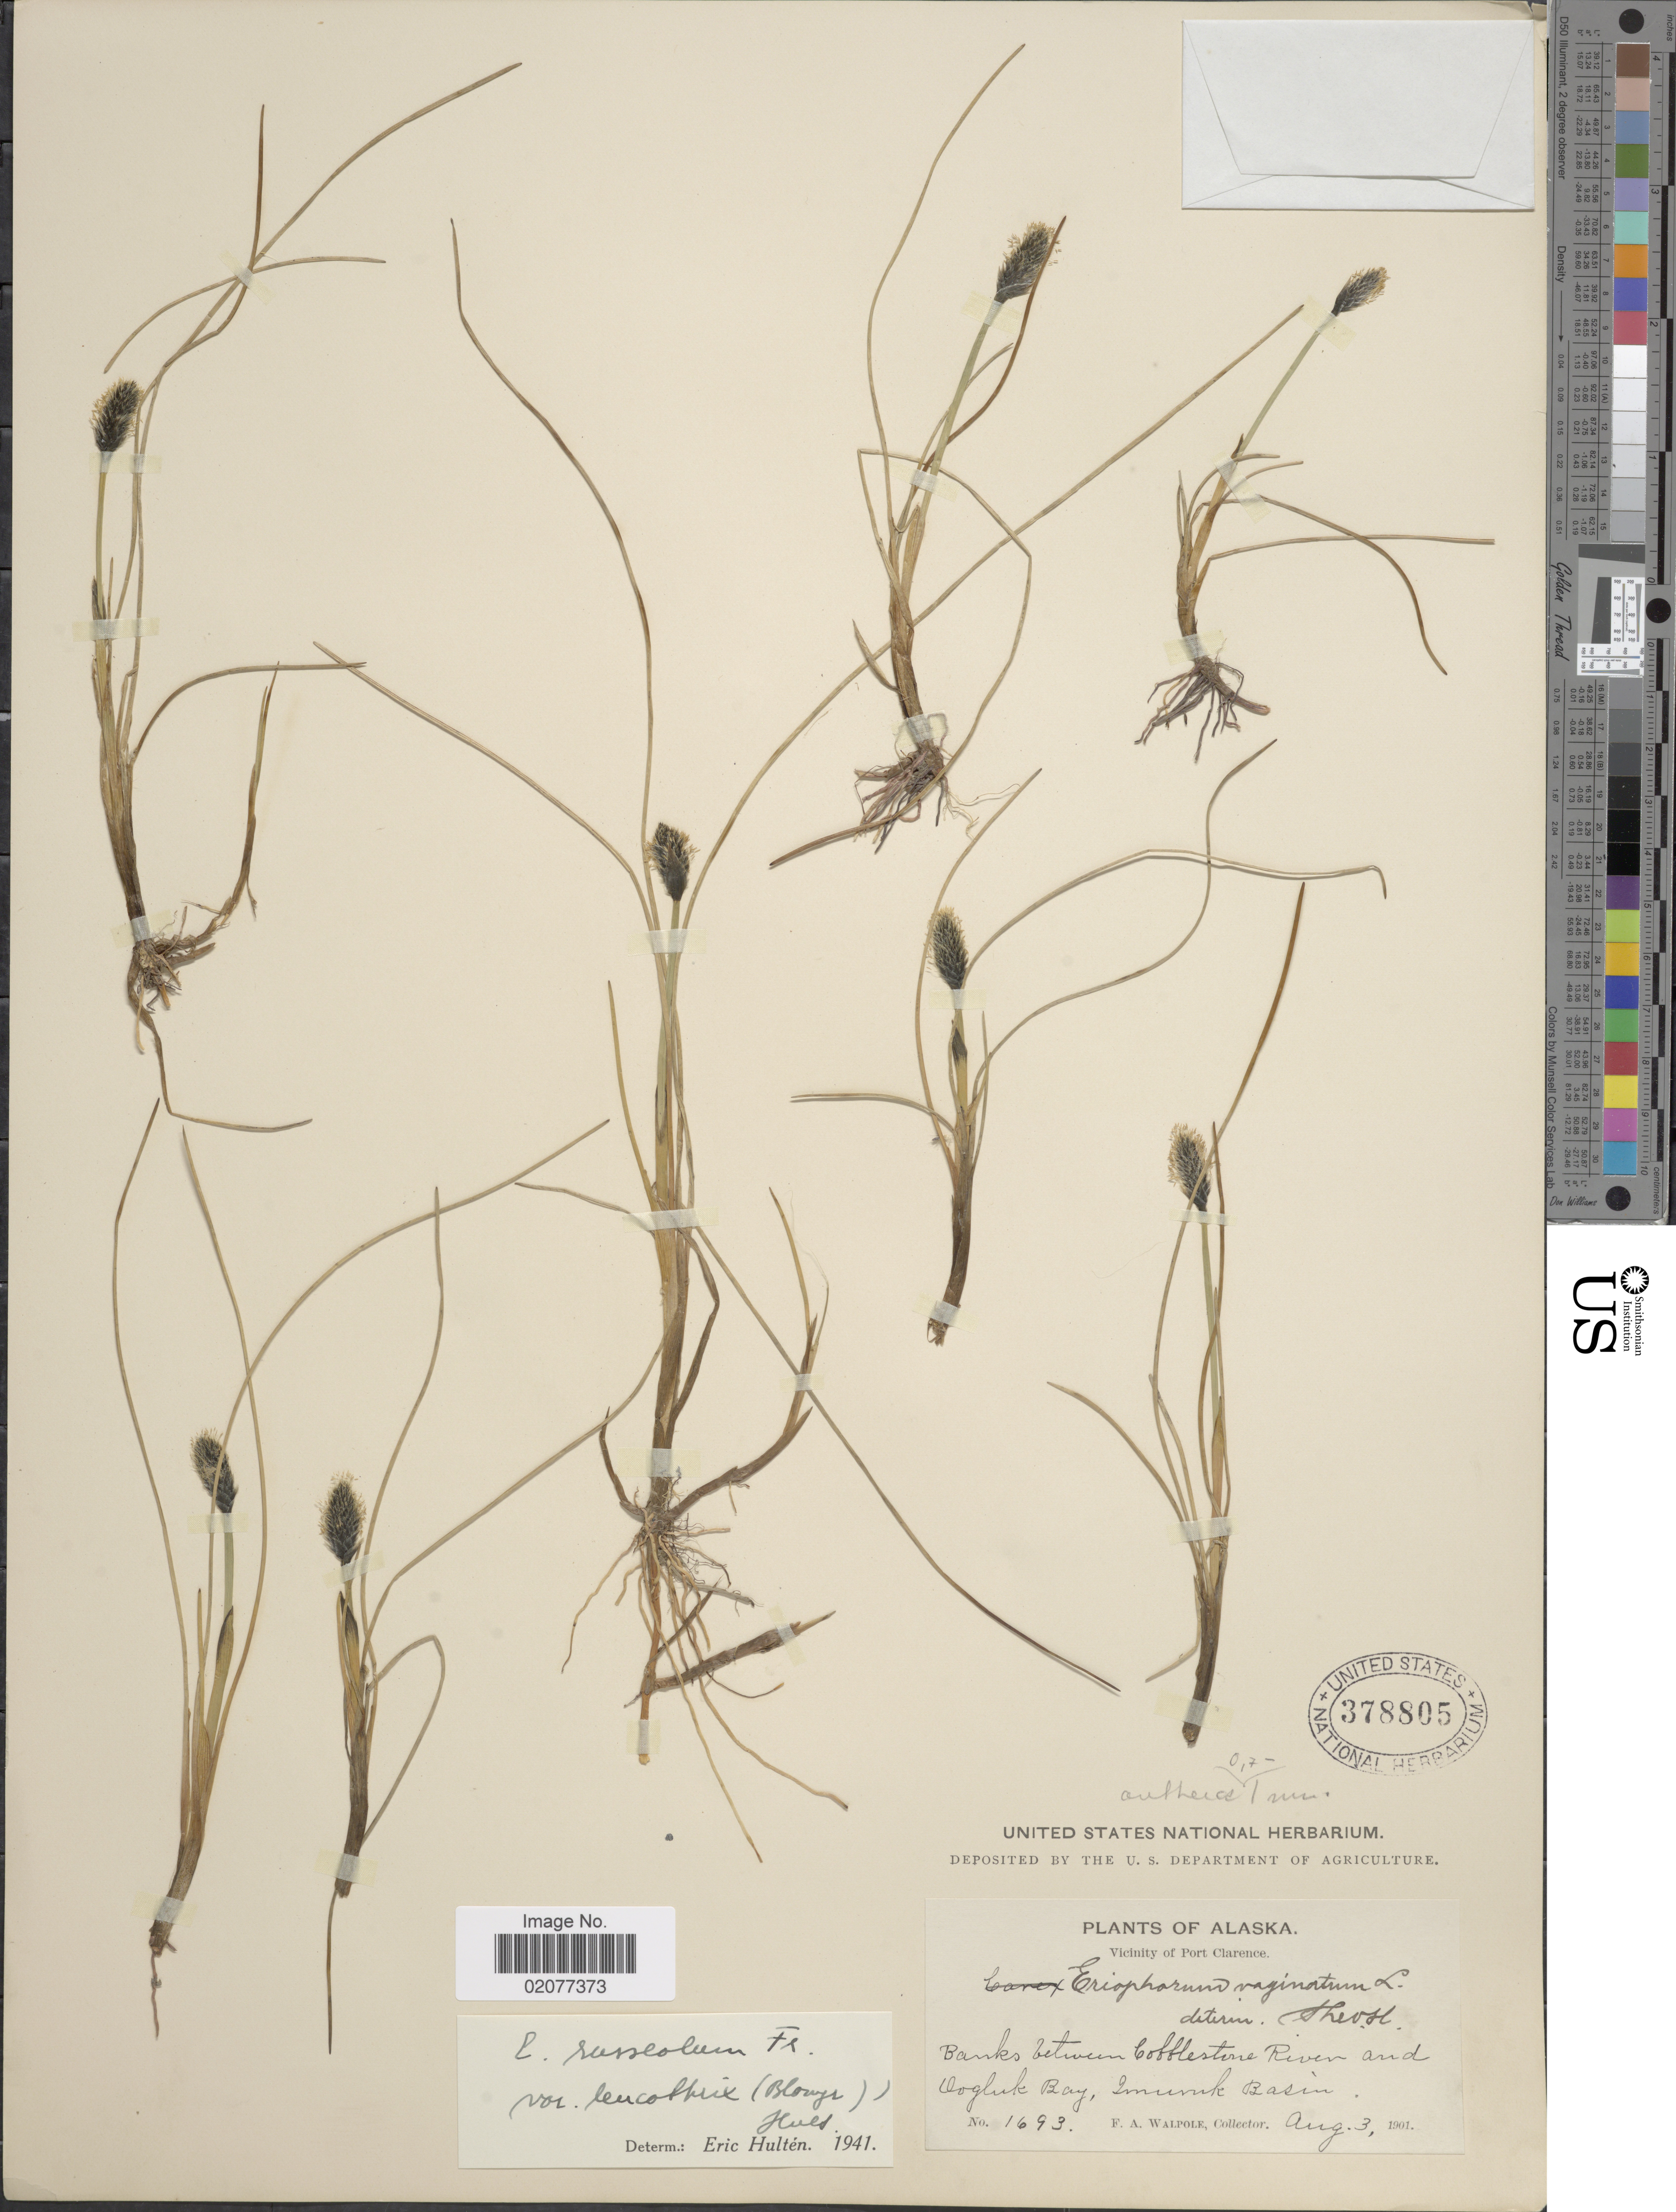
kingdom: Plantae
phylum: Tracheophyta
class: Liliopsida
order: Poales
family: Cyperaceae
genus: Eriophorum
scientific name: Eriophorum chamissonis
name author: C.A. Mey.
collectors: F. Walpole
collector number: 1693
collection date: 1901-08-03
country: United States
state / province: Alaska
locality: Vicinity of Port Clarence, Banks between Cobblestone River and Oogluk Bay, Imuruk Basin.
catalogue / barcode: US 378805